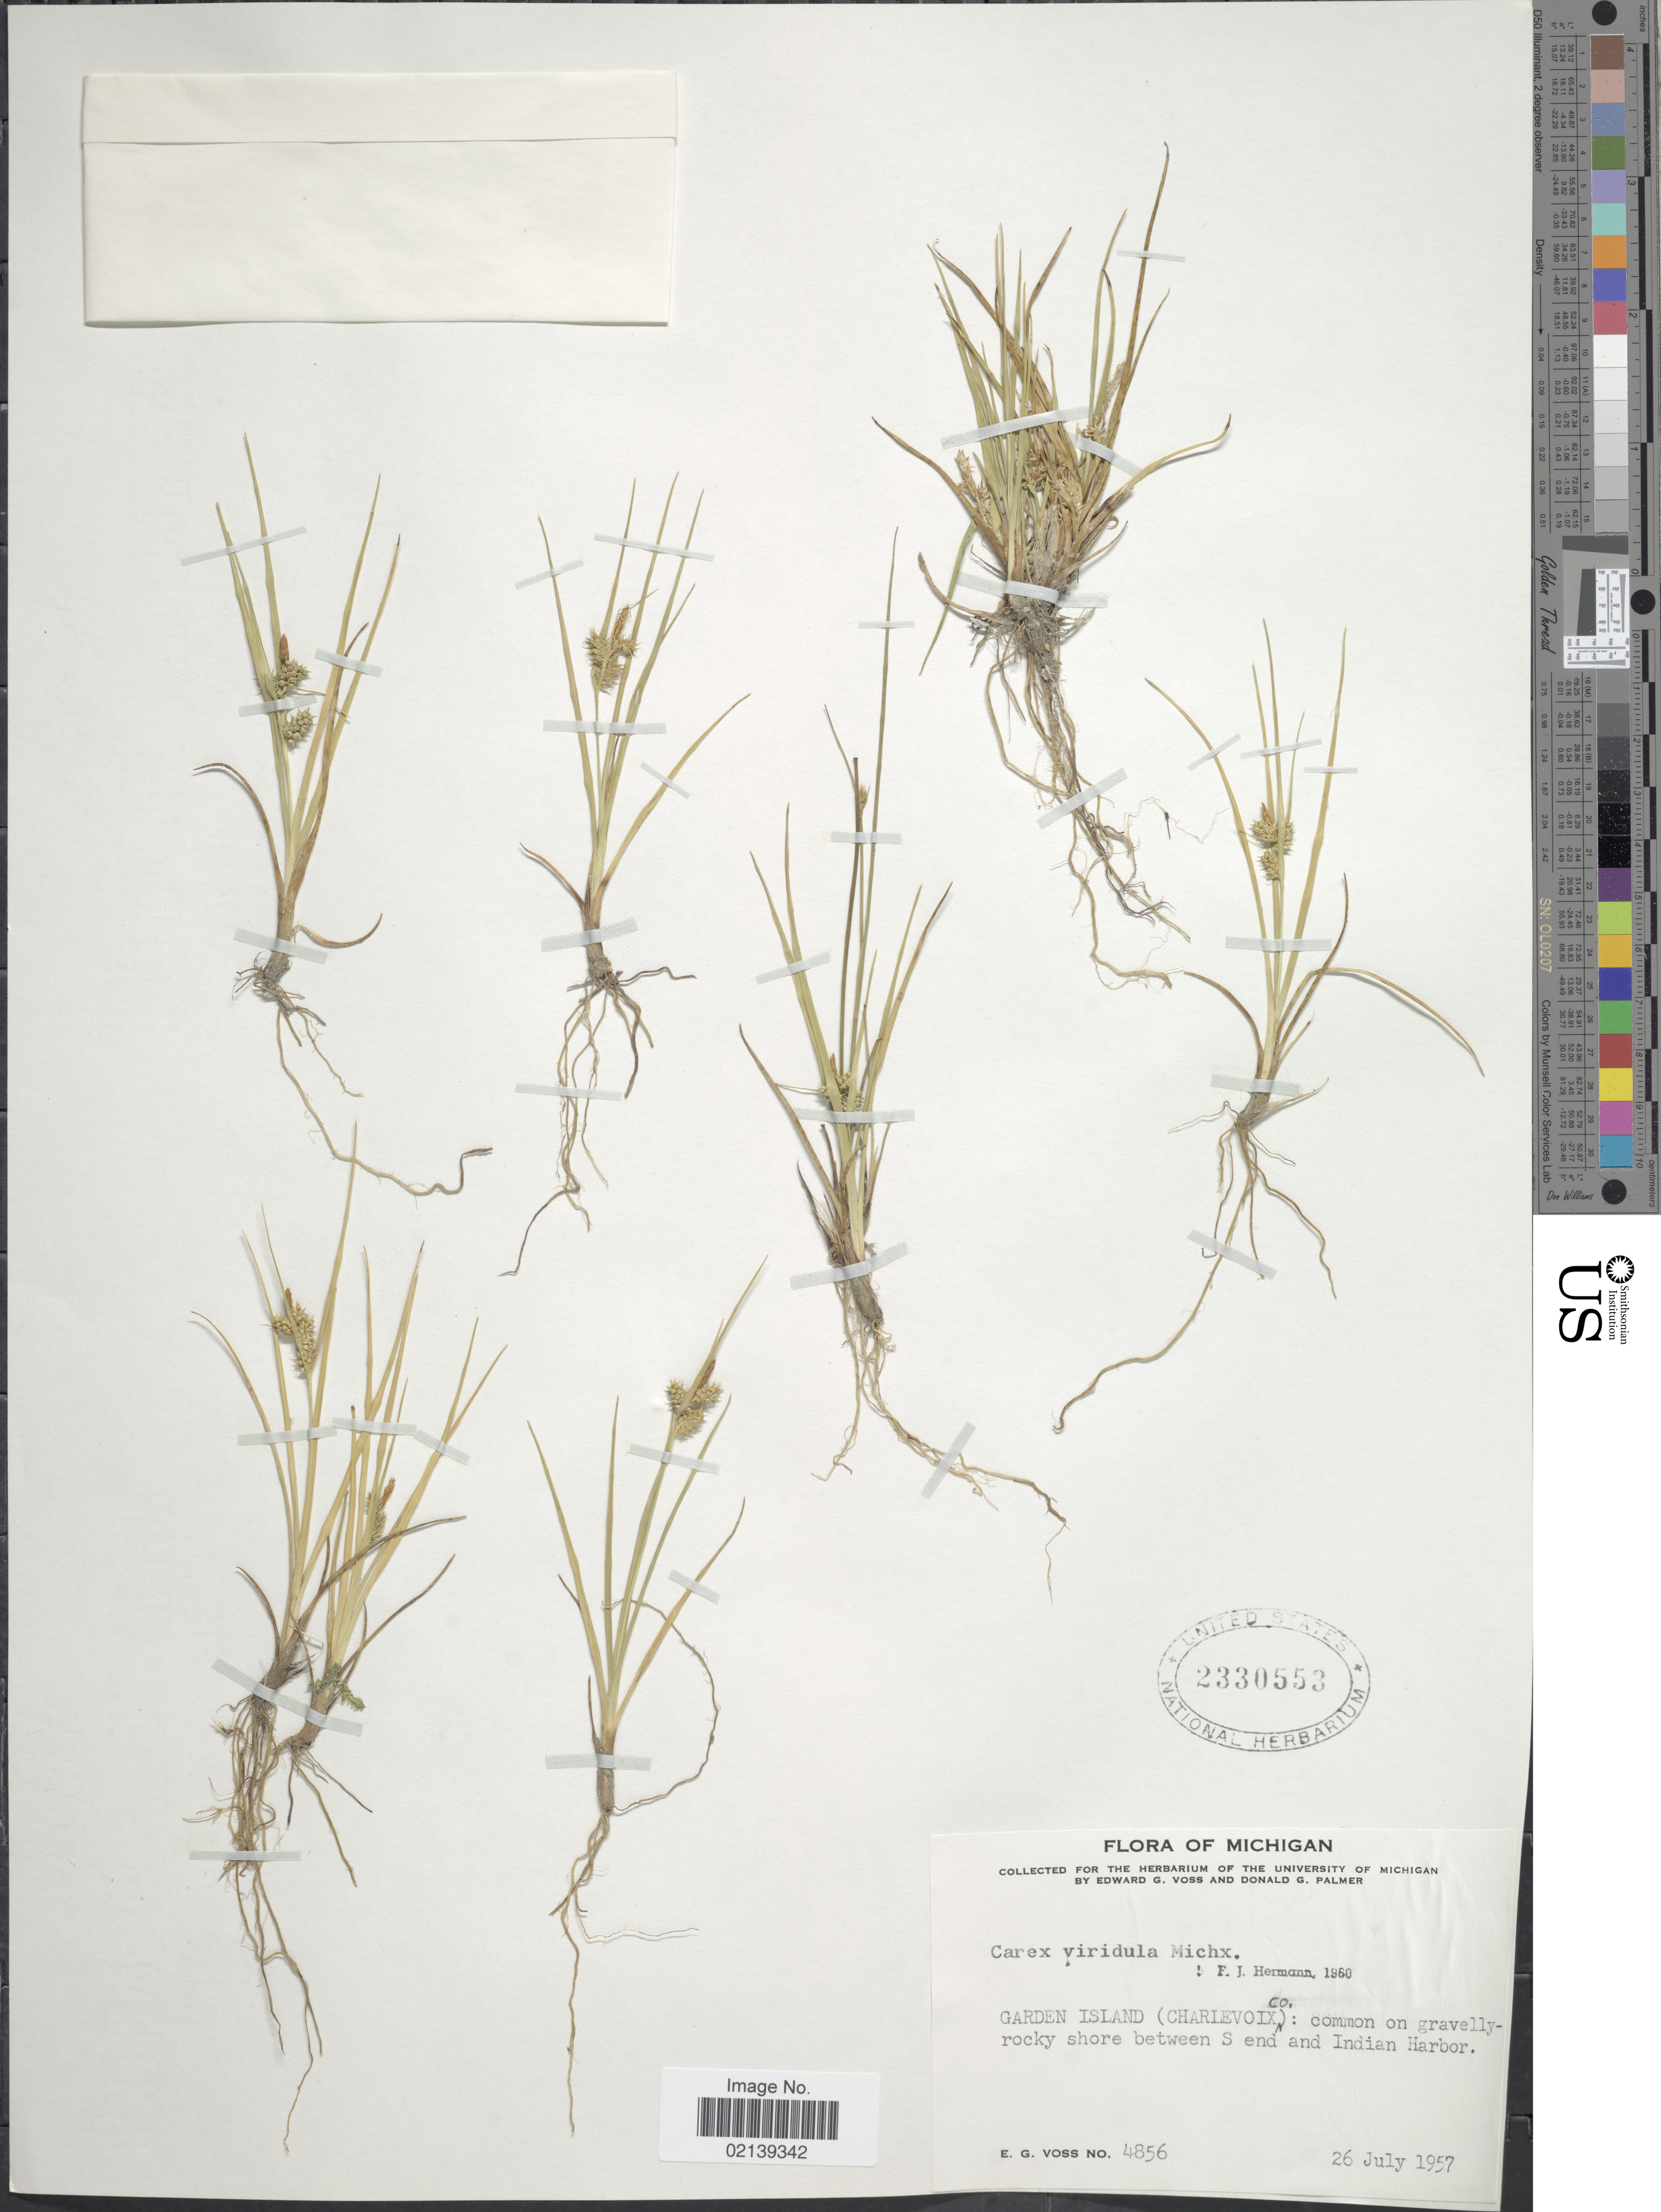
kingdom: Plantae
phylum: Tracheophyta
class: Liliopsida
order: Poales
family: Cyperaceae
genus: Carex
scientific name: Carex oederi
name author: Retz.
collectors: E. G. Voss & D. Palmer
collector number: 4856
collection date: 1957-07-26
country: United States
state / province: Michigan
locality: Garden Island (Charlevoix Co): on gravelly rocky shore between S end and Indian Harbor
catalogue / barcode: US 2330553